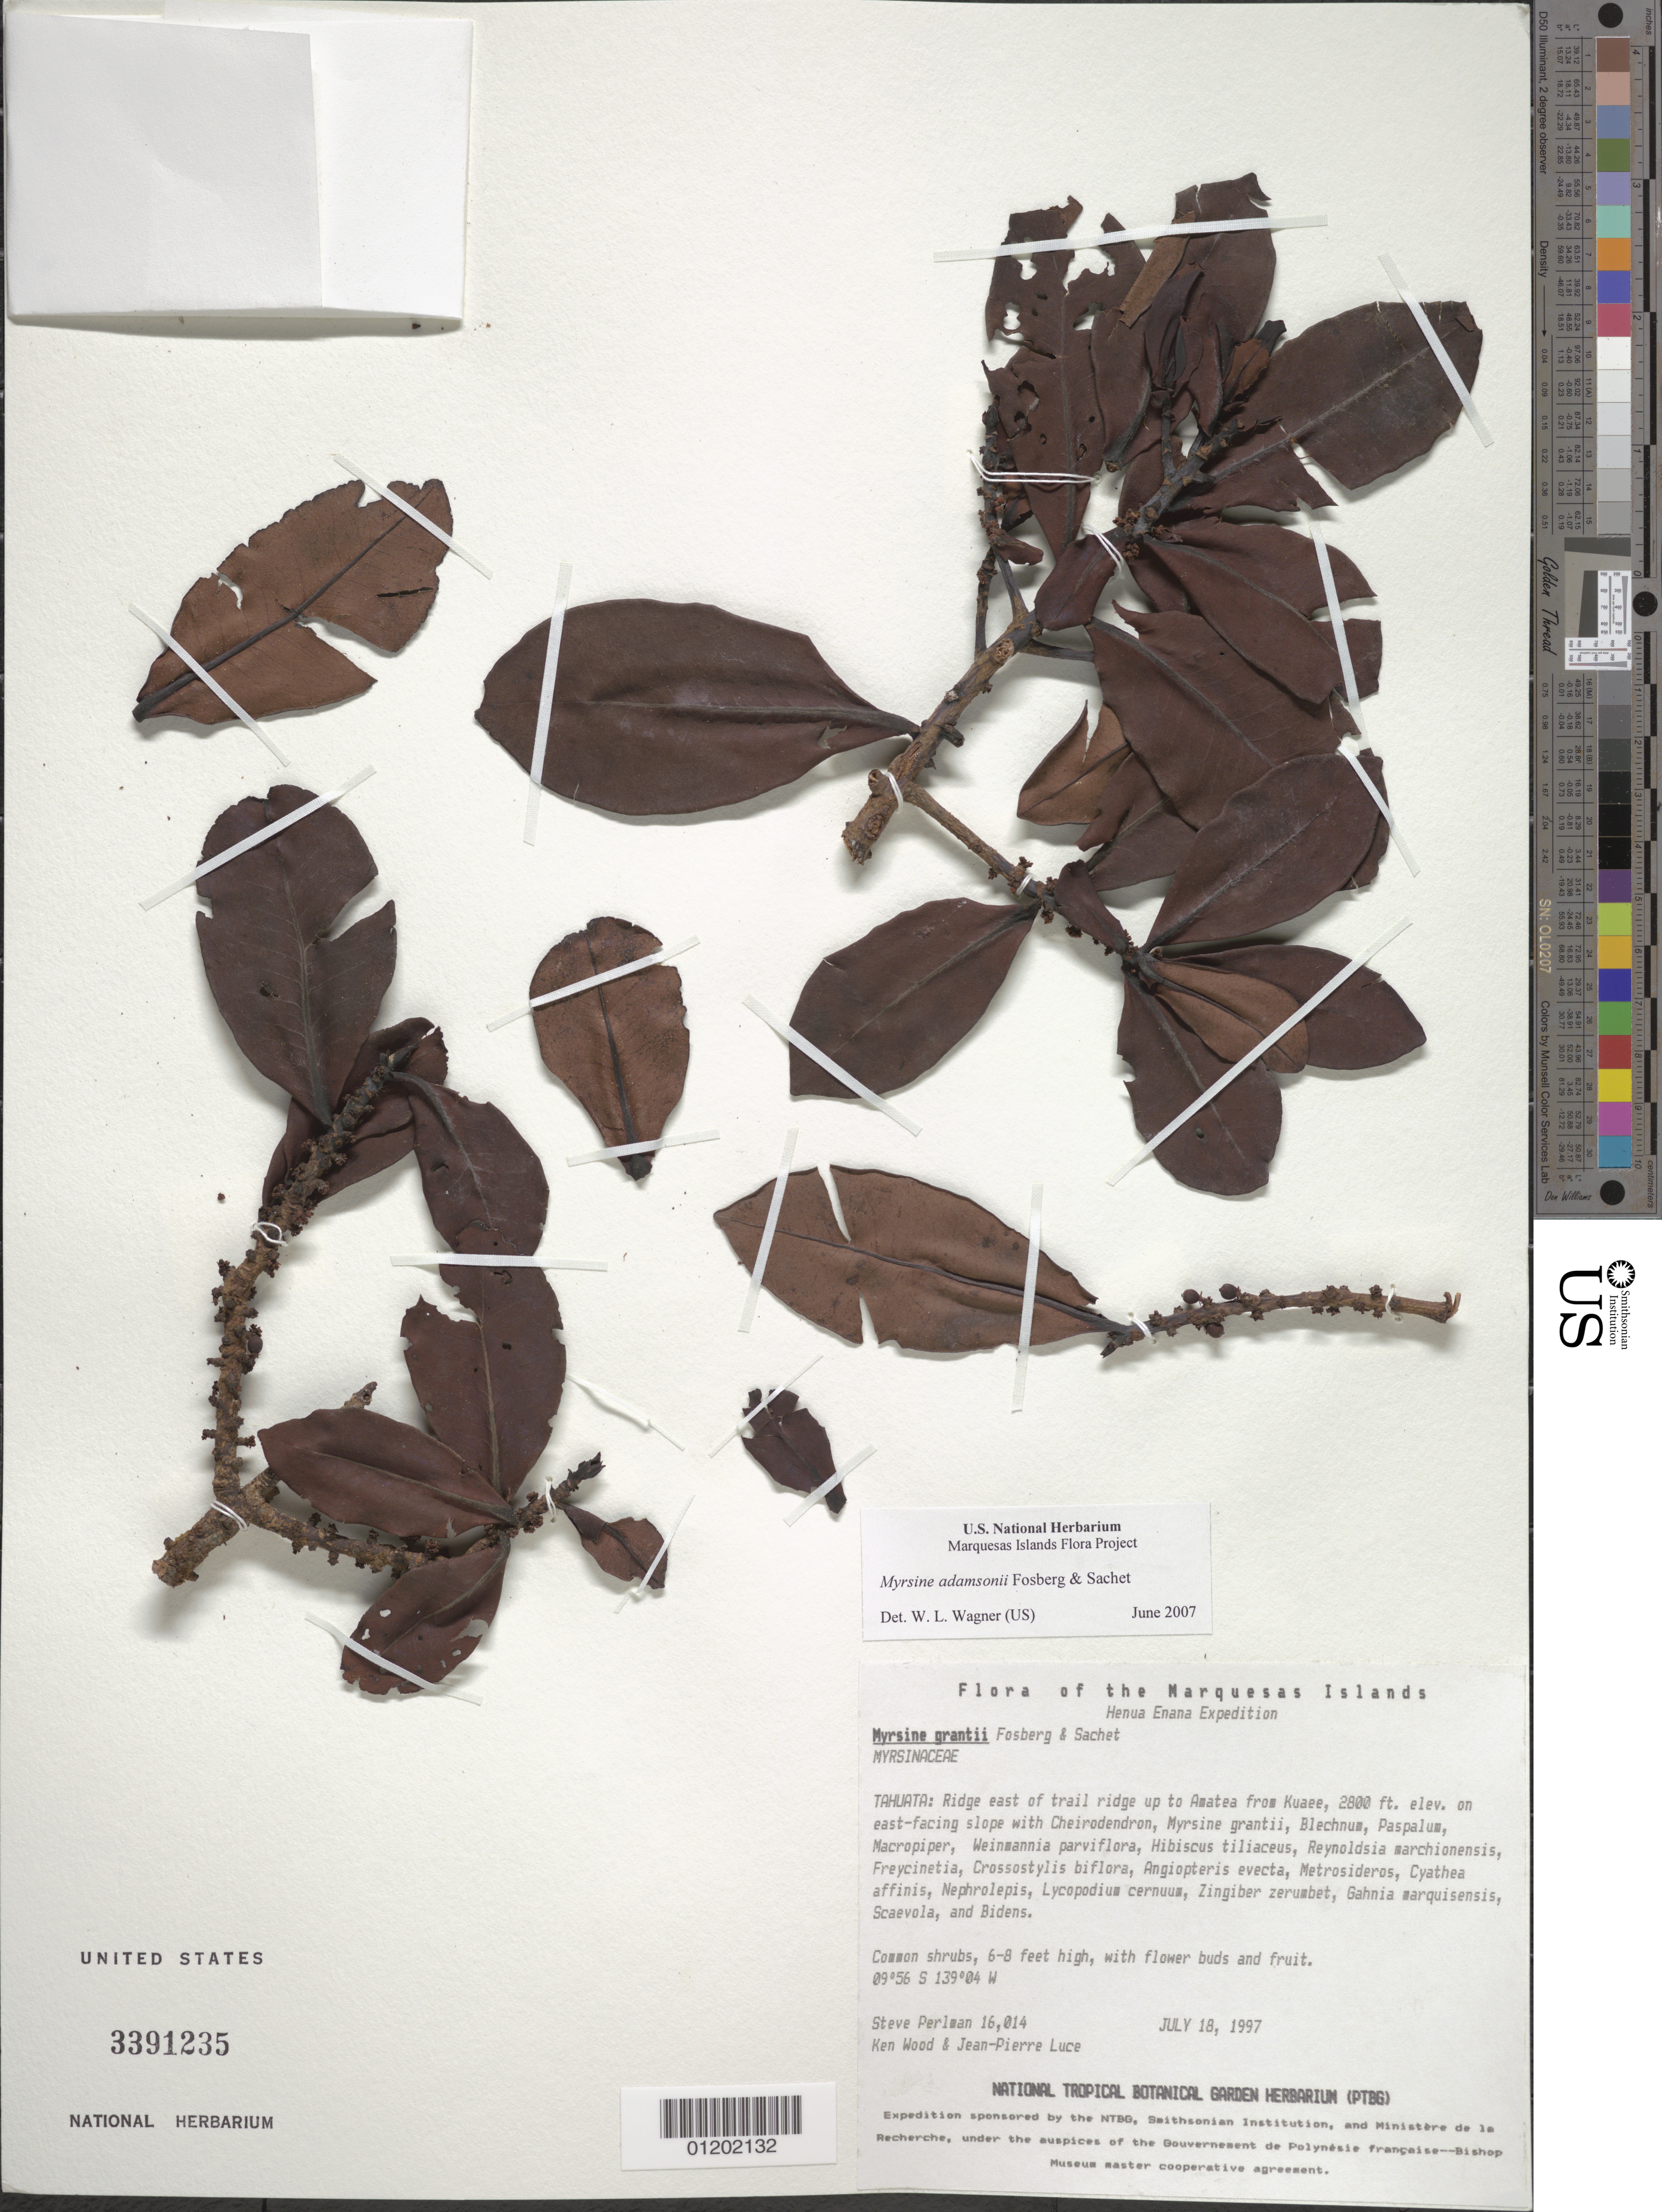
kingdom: Plantae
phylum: Tracheophyta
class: Magnoliopsida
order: Ericales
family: Primulaceae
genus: Myrsine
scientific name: Myrsine adamsonii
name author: Fosberg & Sachet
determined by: Wagner, W. L., (BOT), Smithsonian Institution - National Museum of Natural History (UNITED STATES)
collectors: S. P. Perlman, K. R. Wood & J. Luce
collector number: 16014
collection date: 1997-07-18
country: French Polynesia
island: Tahuata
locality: Ridge E of trail ridge up to Amatea from Kuaee, E facing slope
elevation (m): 853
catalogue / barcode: US 3391235